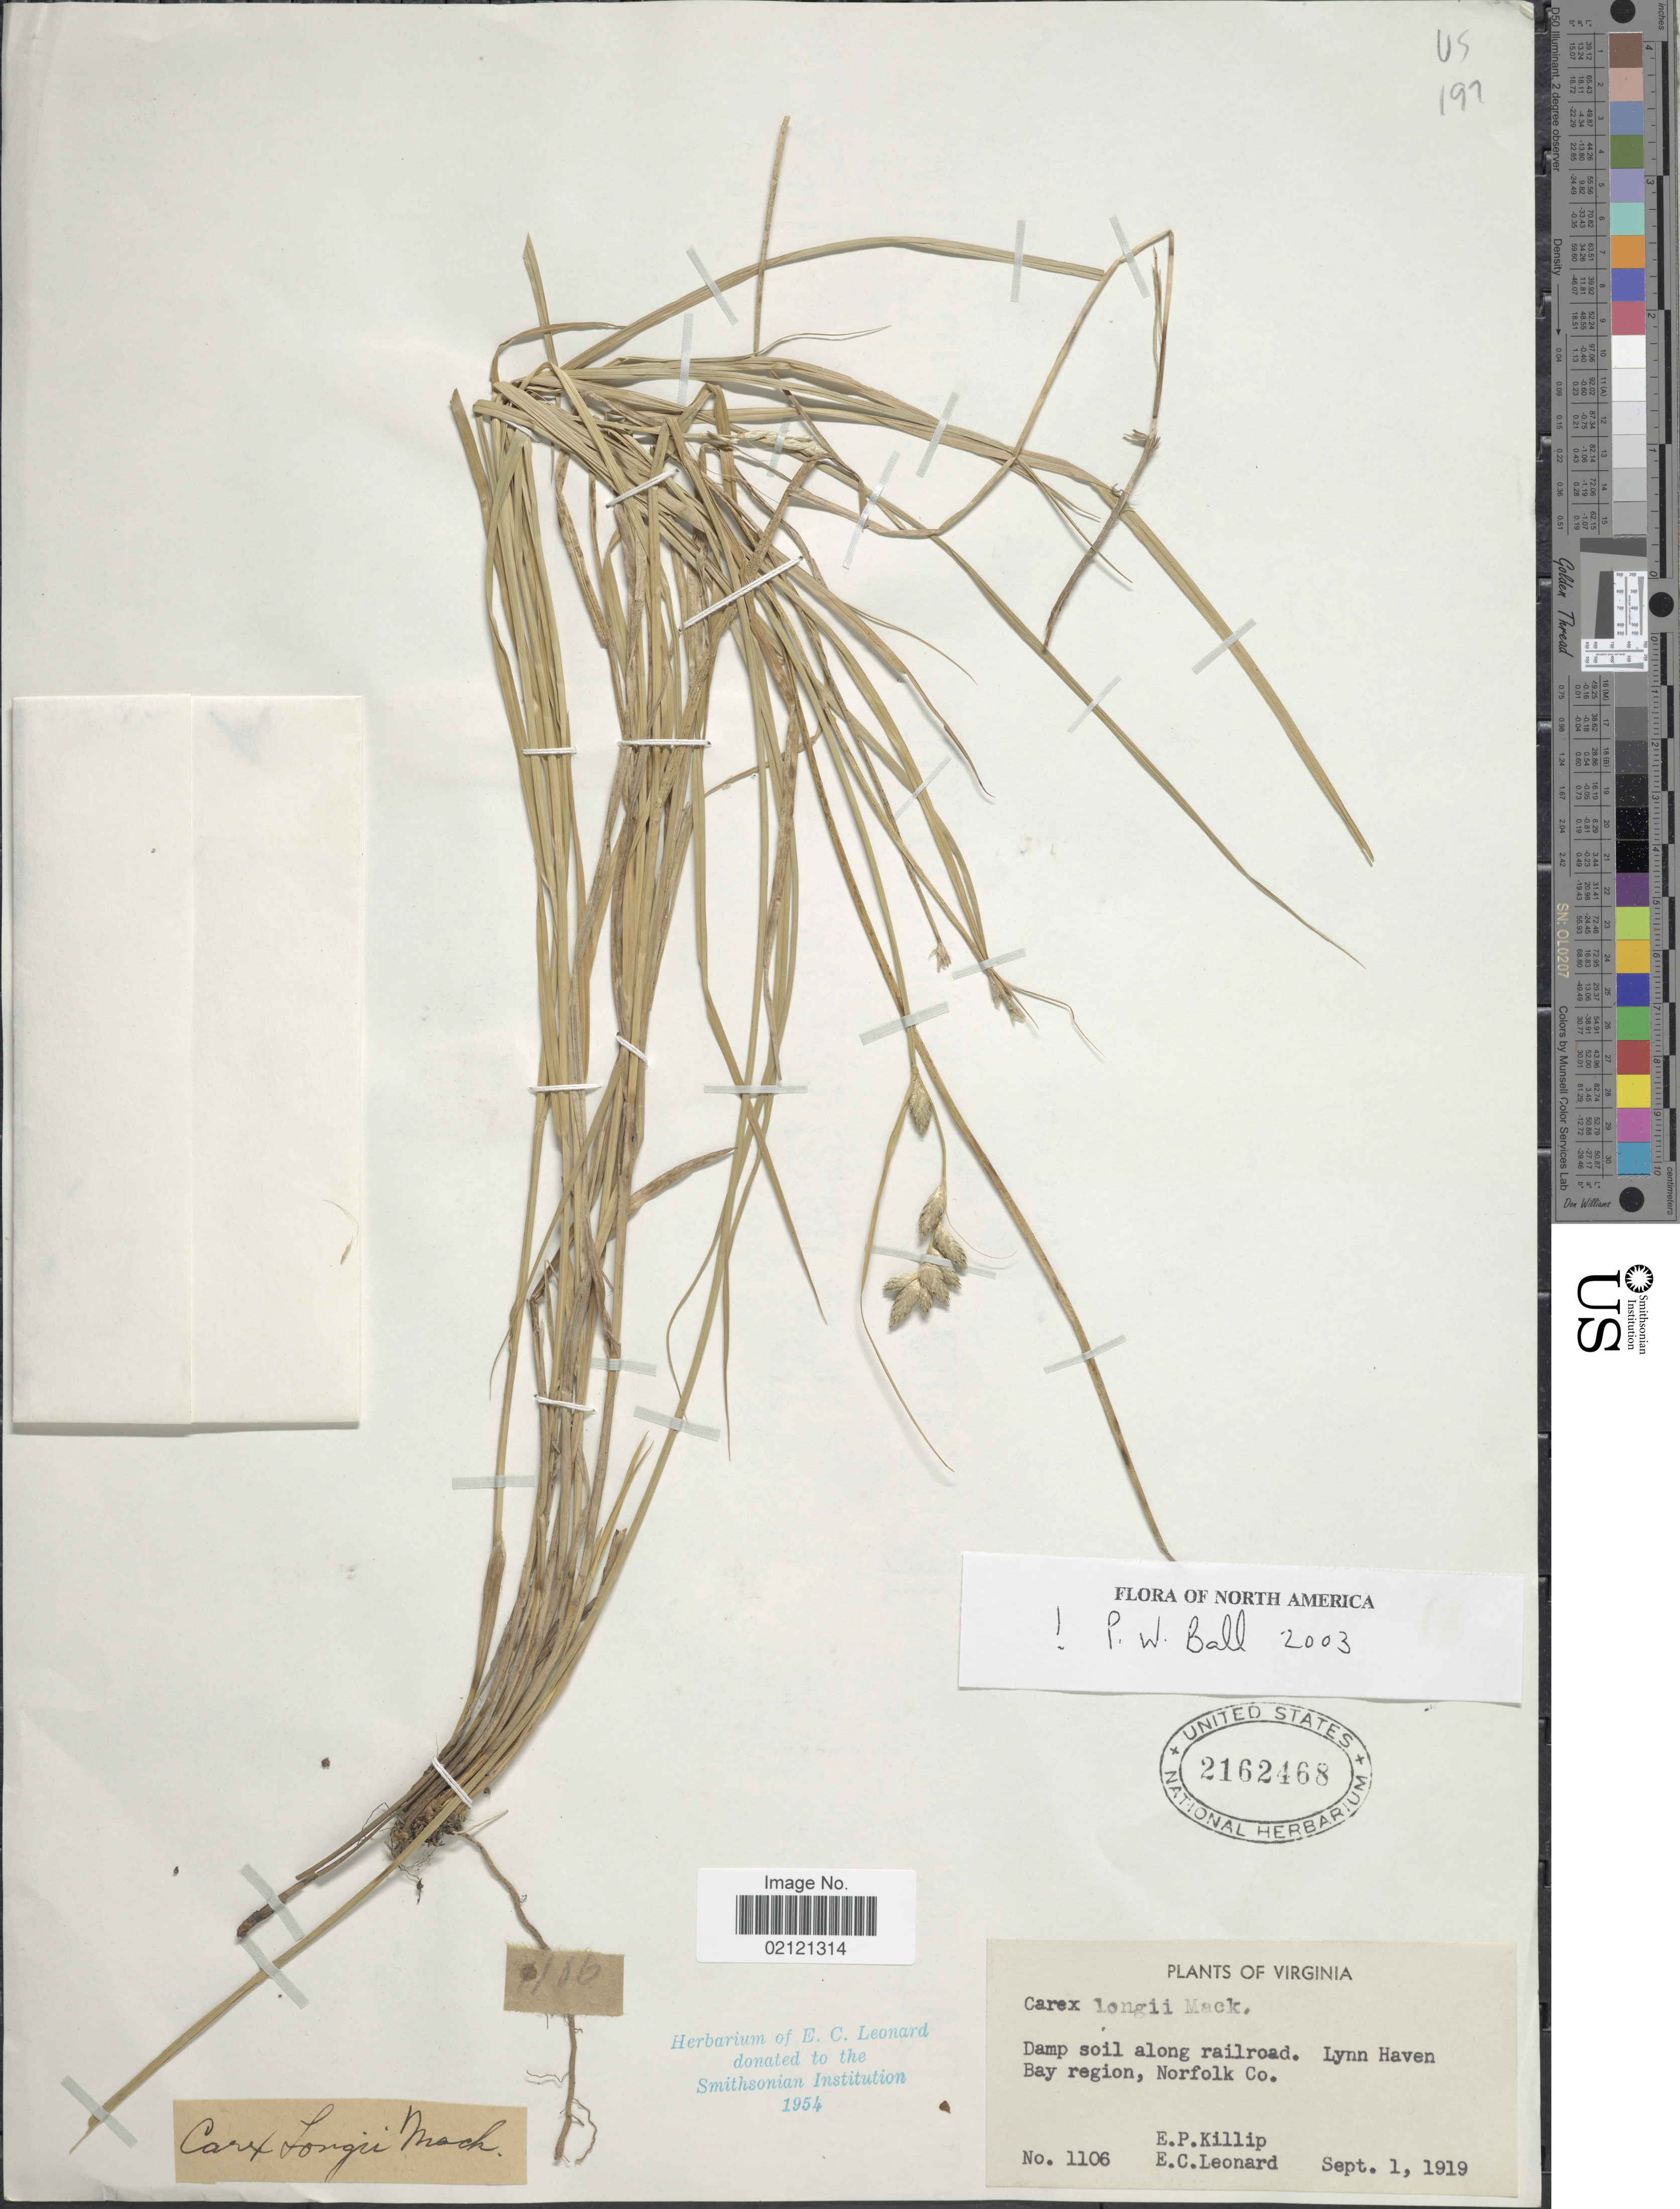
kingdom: Plantae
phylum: Tracheophyta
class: Liliopsida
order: Poales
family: Cyperaceae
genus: Carex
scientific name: Carex longii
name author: Mack.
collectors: E. P. Killip & E. C. Leonard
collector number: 1106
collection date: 1919-09-01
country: United States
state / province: Virginia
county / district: City of Norfolk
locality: Damp soil along railroad. Lynn Haven Bay Region, Norfolk Co.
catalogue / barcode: US 2162468